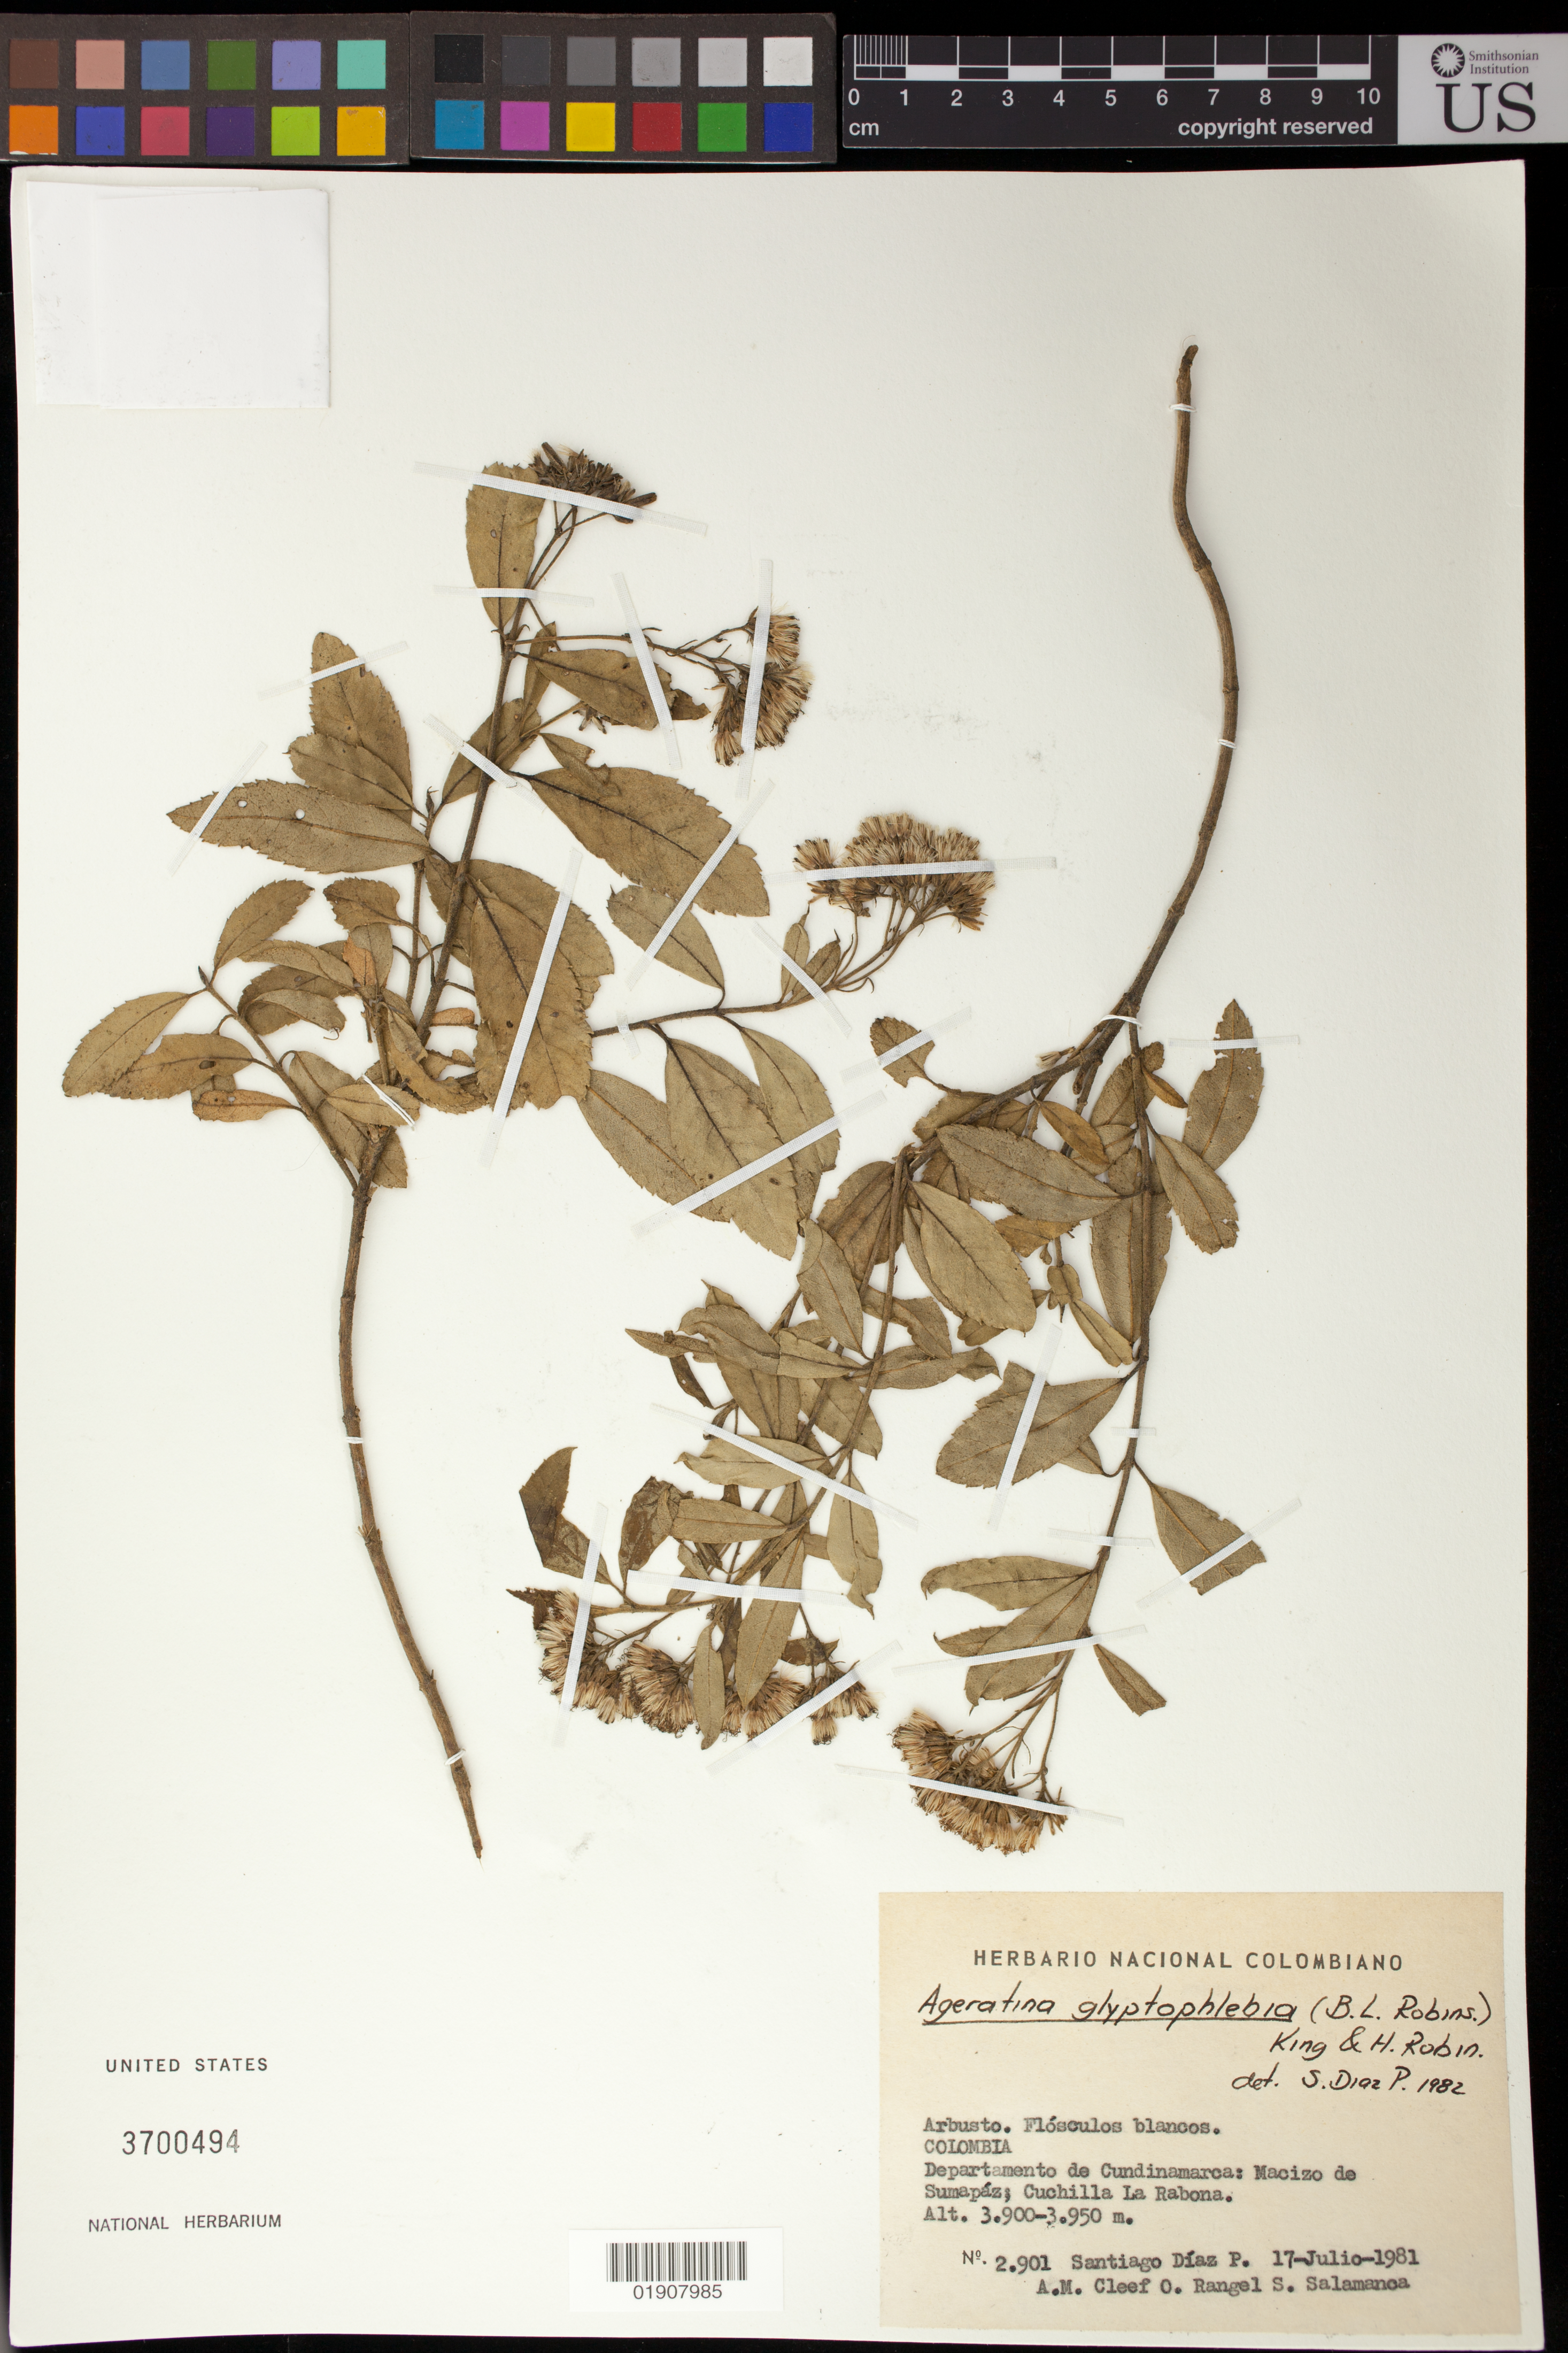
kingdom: Plantae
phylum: Tracheophyta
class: Magnoliopsida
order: Asterales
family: Asteraceae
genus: Ageratina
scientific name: Ageratina glyptophlebia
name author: (B.L. Rob.) R.M. King & H. Rob.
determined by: Díaz Píedrahíta, S.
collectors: S. Díaz Píedrahíta, A. M. Cleef, O. Rangel & S. Salamanca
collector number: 2901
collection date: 1981-07-17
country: Colombia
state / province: Cundinamarca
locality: Macizo de Sumapáz; Cuchilla La Rabona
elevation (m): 3900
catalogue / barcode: US 3700494